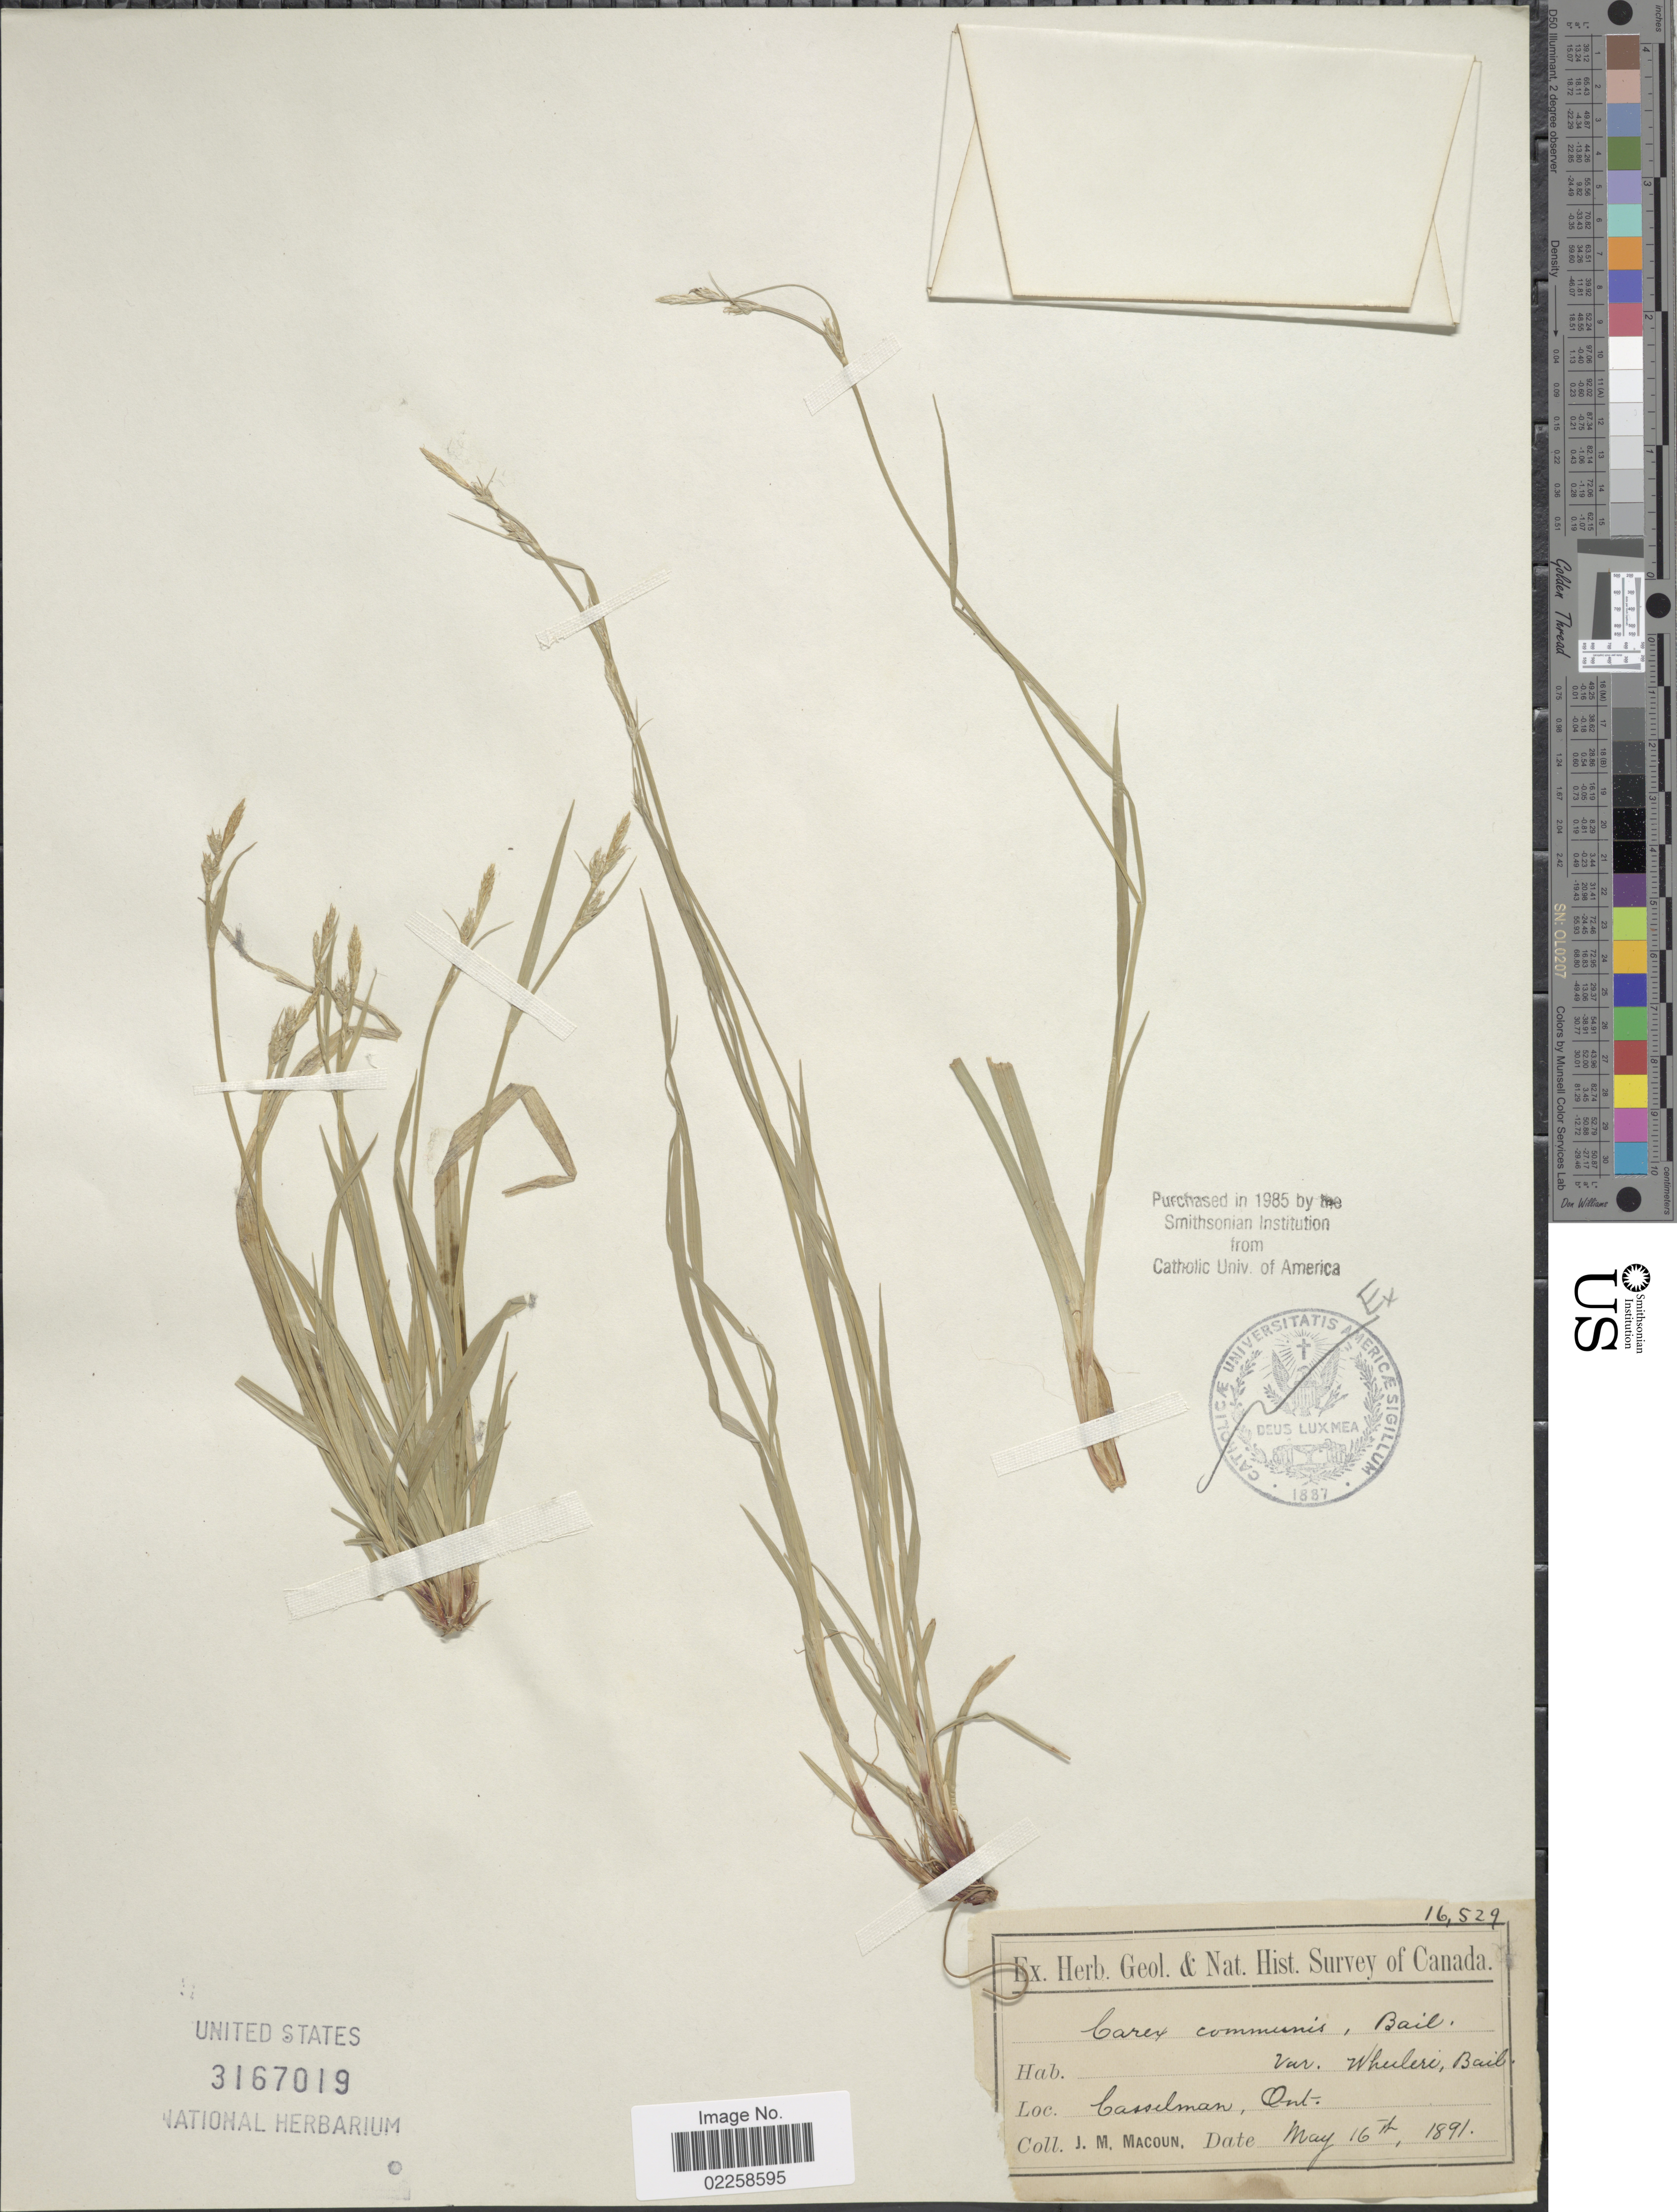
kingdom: Plantae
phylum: Tracheophyta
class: Liliopsida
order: Poales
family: Cyperaceae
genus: Carex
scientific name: Carex communis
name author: L.H. Bailey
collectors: J. M. Macoun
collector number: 16529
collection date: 1891-05-16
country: Canada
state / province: Ontario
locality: Casselman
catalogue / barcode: US 3167019